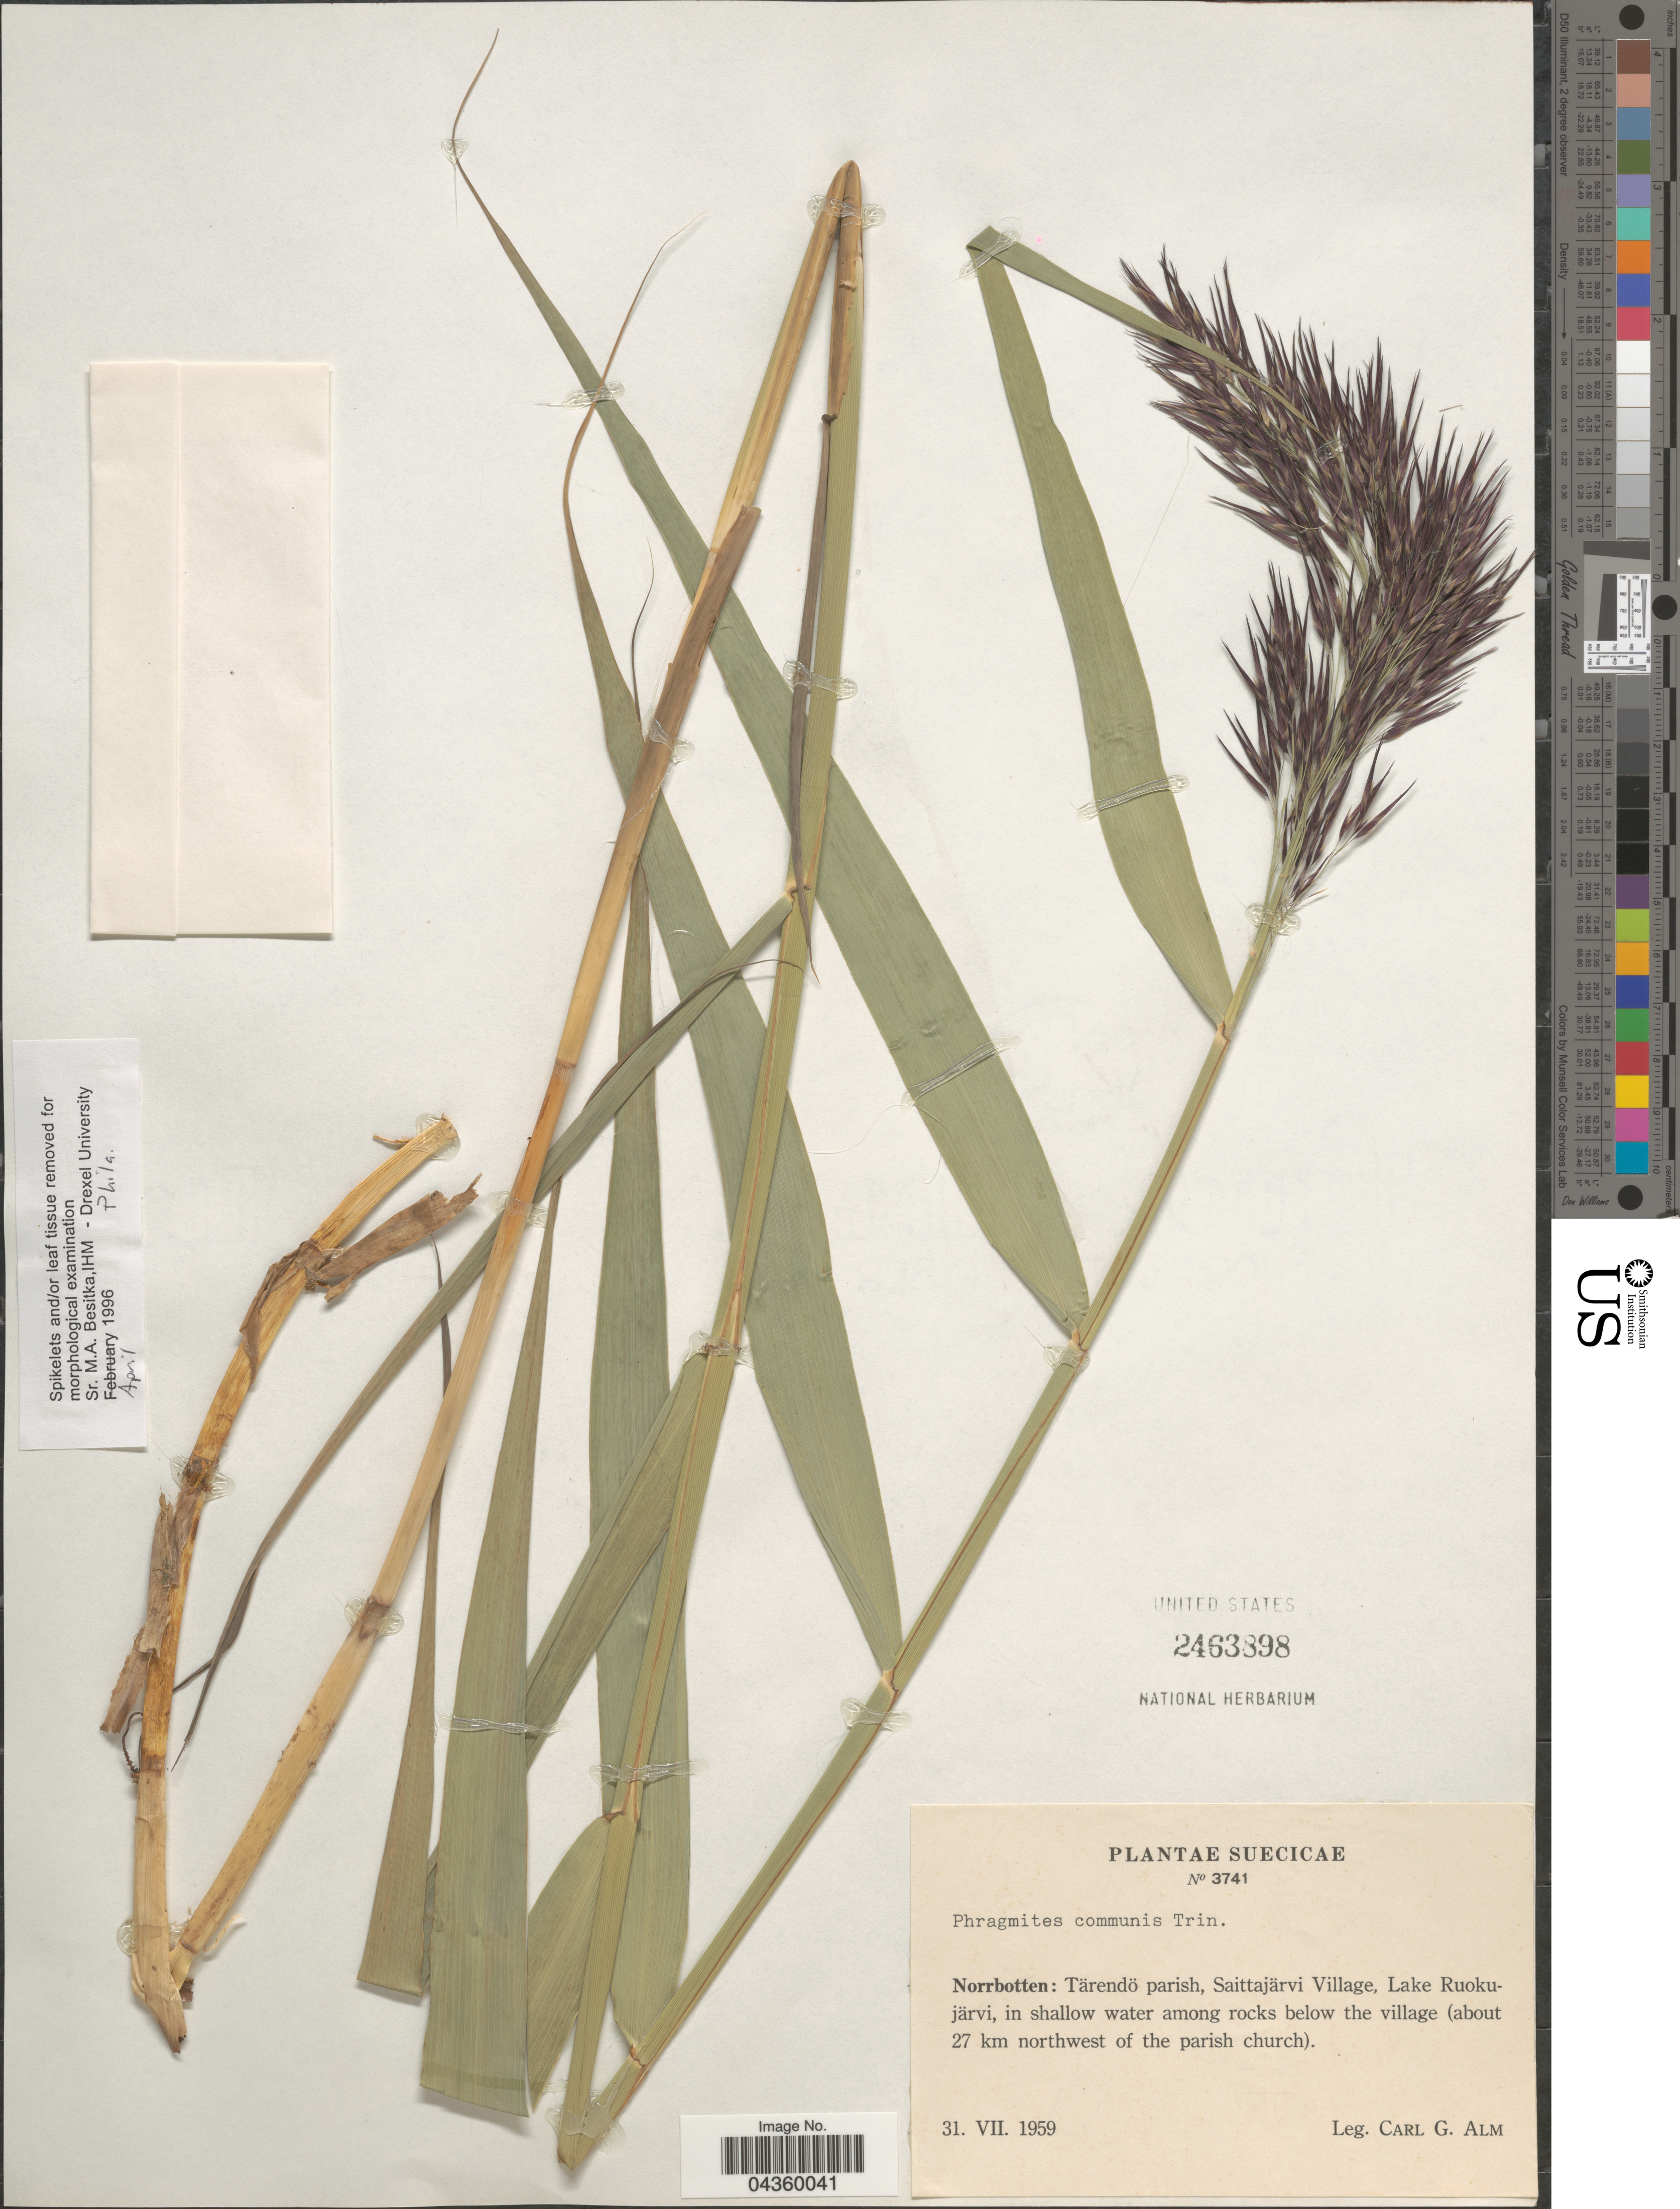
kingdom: Plantae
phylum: Tracheophyta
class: Liliopsida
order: Poales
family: Poaceae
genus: Phragmites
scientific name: Phragmites australis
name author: (Cav.) Trin. ex Steud.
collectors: C. G. Alm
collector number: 3741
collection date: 1959-07-31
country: Sweden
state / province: Norrbotten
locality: Suecicae. Norbotton: Tärendö parish, Saittajärvi Village, Lake Ruokujärvi, in shallow water among rocks below the village (about 27 km northwest of the parish church).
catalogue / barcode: US 2463898